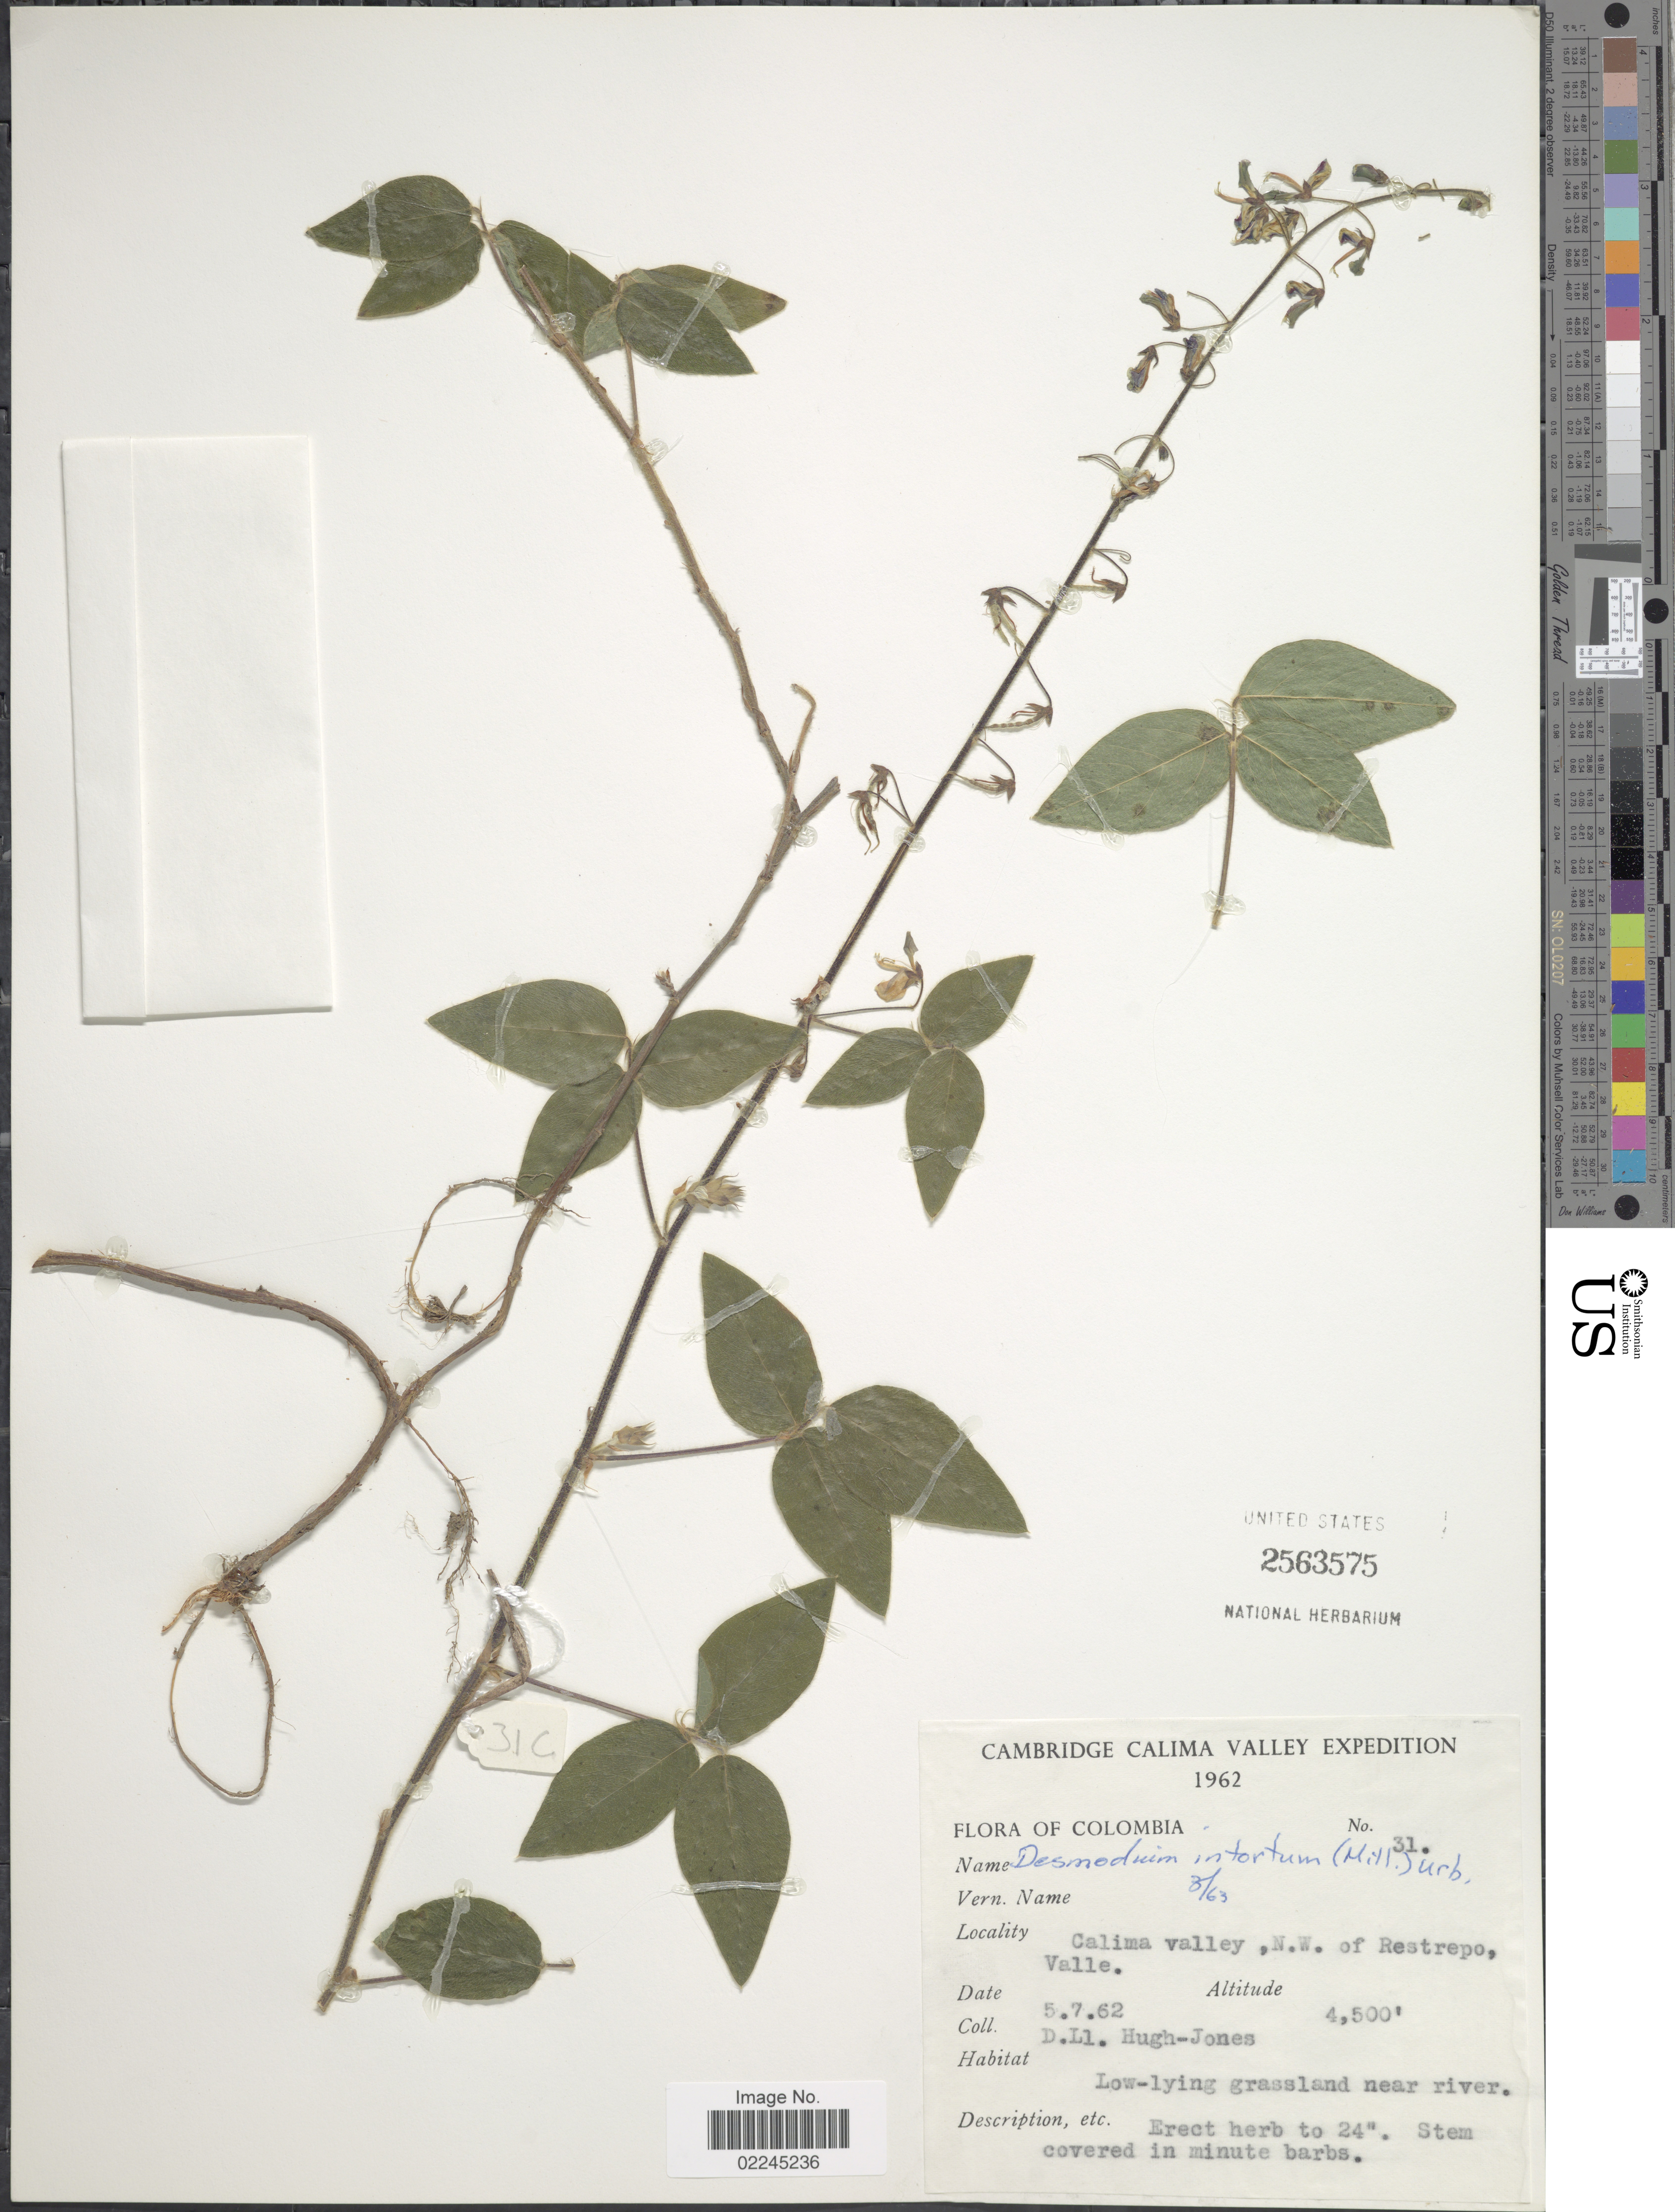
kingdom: Plantae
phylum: Tracheophyta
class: Magnoliopsida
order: Fabales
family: Fabaceae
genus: Desmodium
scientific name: Desmodium intortum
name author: (Mill.) Urb.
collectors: D. Hugh-Jones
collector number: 31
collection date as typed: Transcribed d/m/y: 5/7/62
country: Colombia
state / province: Valle del Cauca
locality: Calima valley, N.W. of Restrepo, Valle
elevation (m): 1372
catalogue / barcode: US 2563575